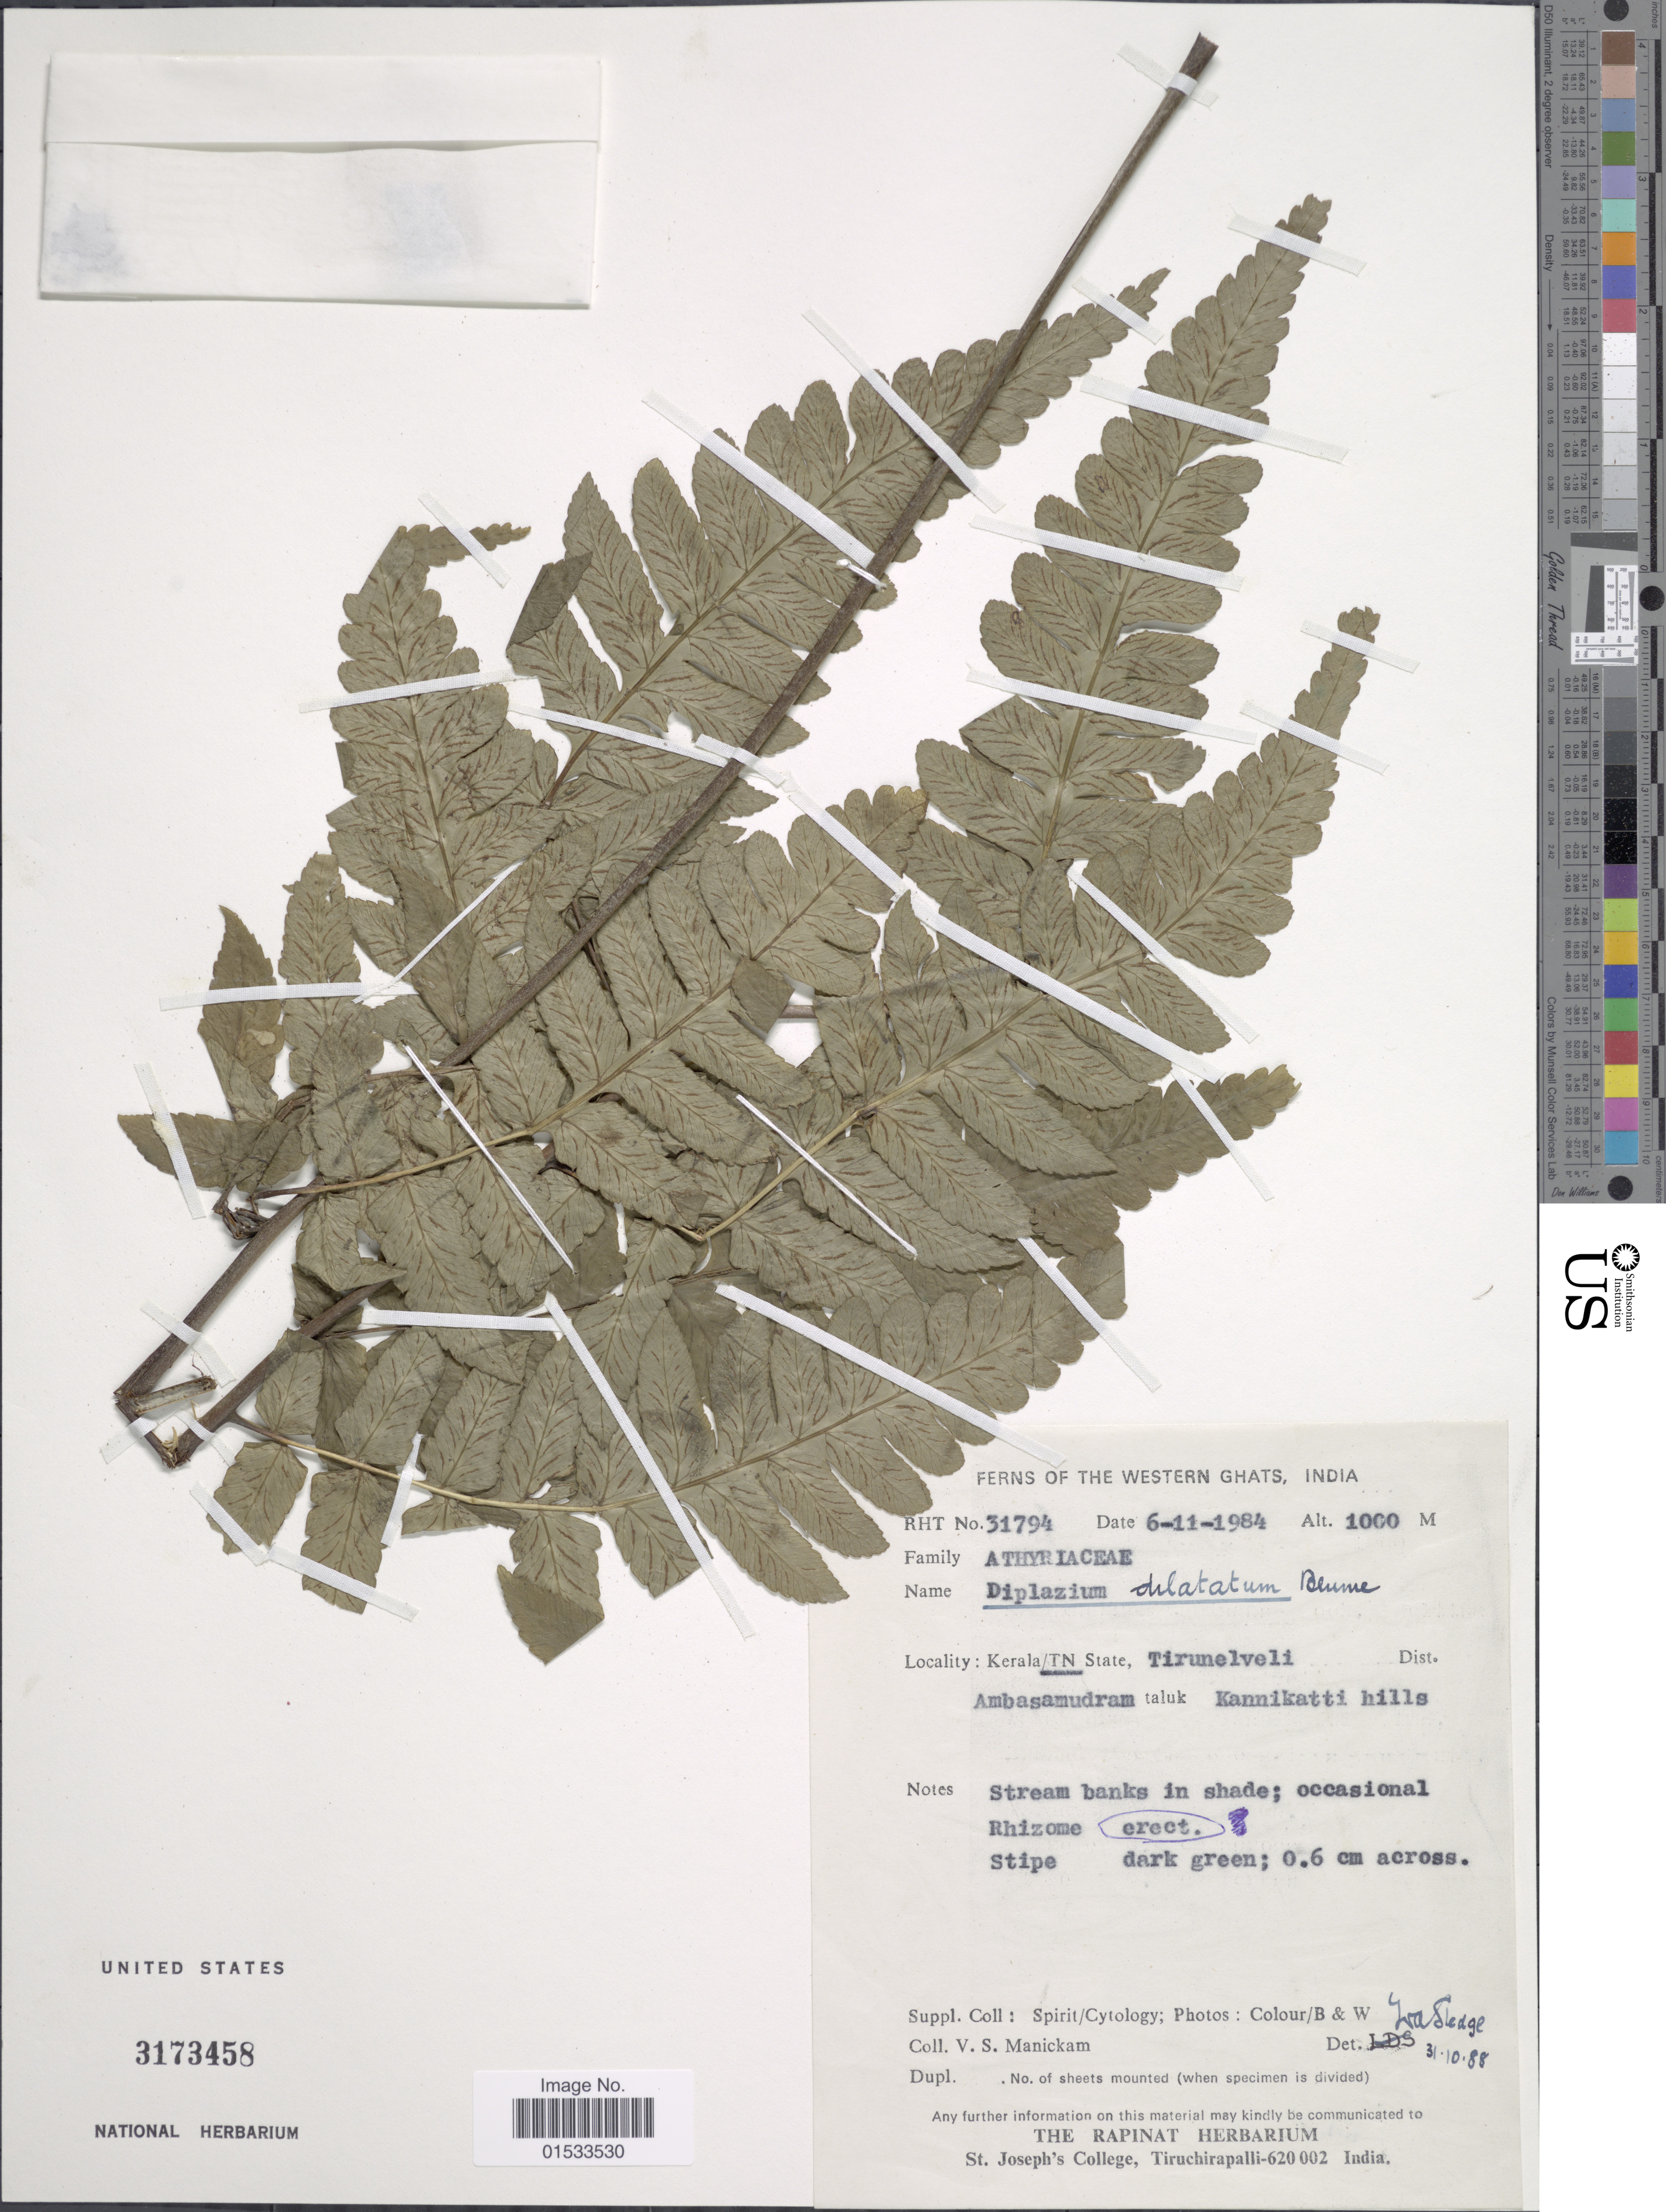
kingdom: Plantae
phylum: Tracheophyta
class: Polypodiopsida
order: Polypodiales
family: Athyriaceae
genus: Diplazium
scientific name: Diplazium dilatatum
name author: Blume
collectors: V. Manickam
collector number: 31794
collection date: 1984-11-01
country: India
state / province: Kerala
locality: The Western Ghats, TN State, Tirunelveli, Ambasamudram taluk, Kannikatti hills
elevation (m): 1000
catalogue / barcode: US 3173458